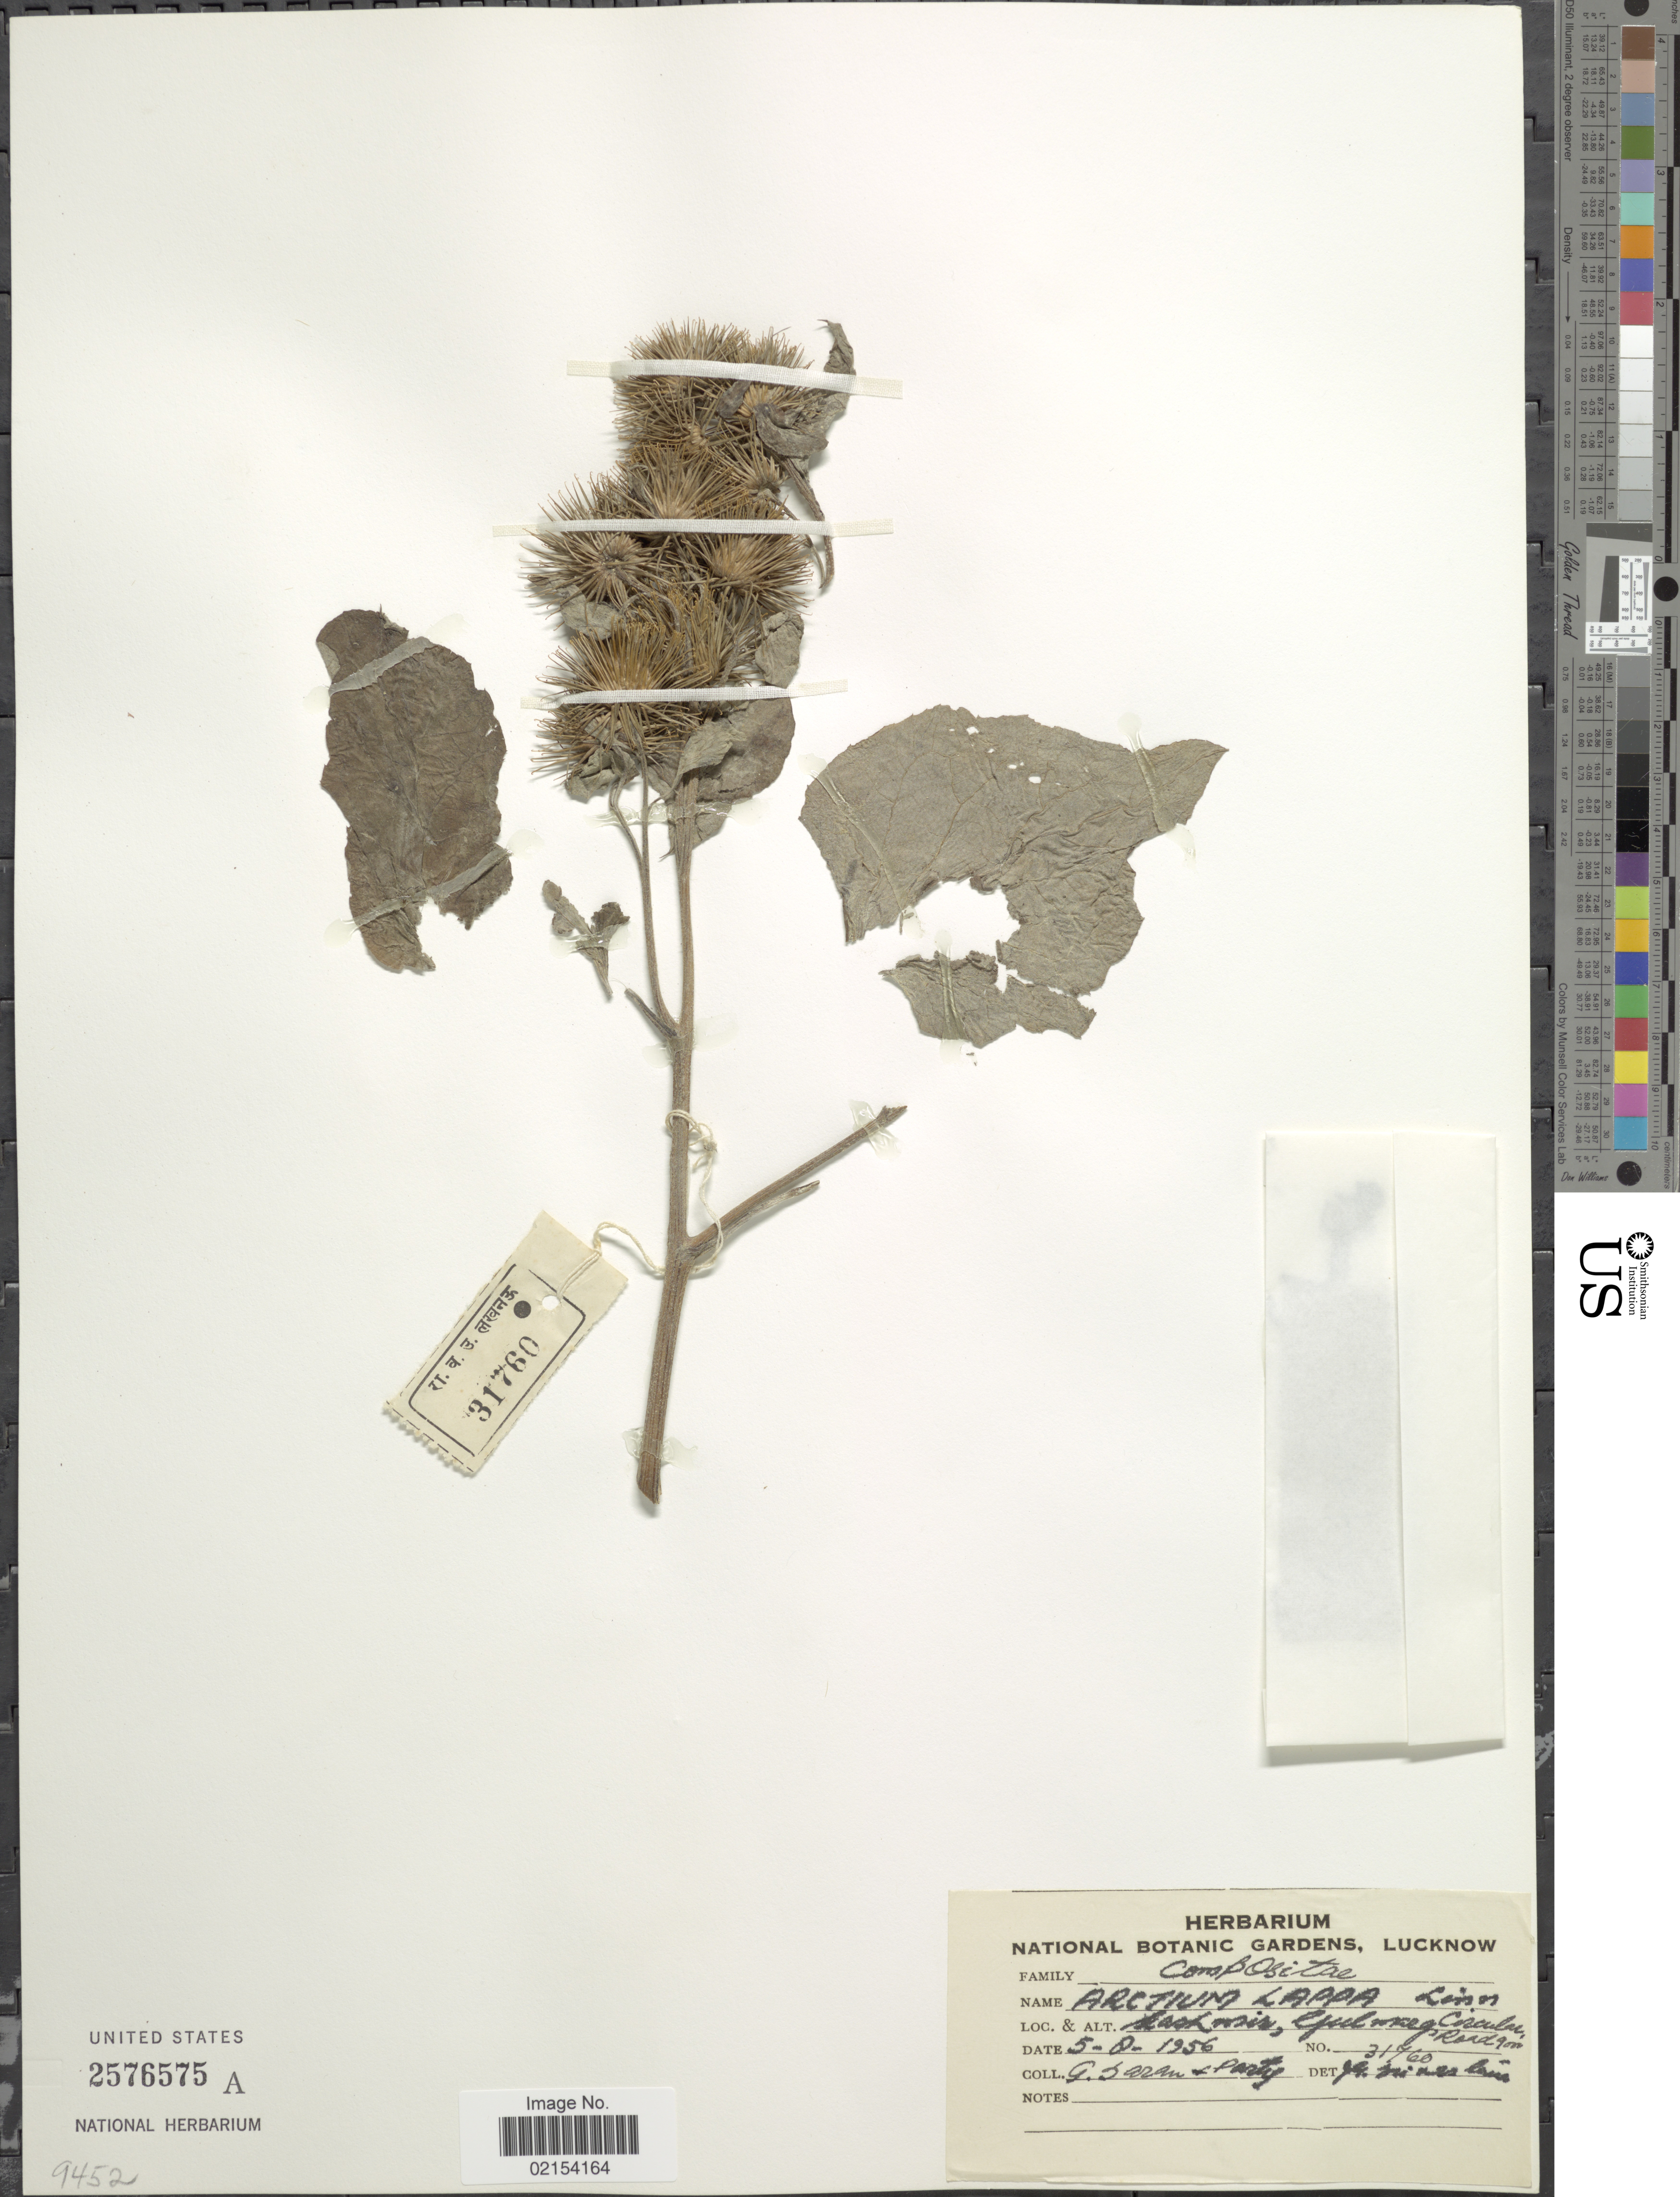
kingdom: Plantae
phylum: Tracheophyta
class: Magnoliopsida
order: Asterales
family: Asteraceae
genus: Arctium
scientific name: Arctium lappa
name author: L.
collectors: G. Daram & et al.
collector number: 31760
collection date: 1956-08-05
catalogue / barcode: US 2576575A